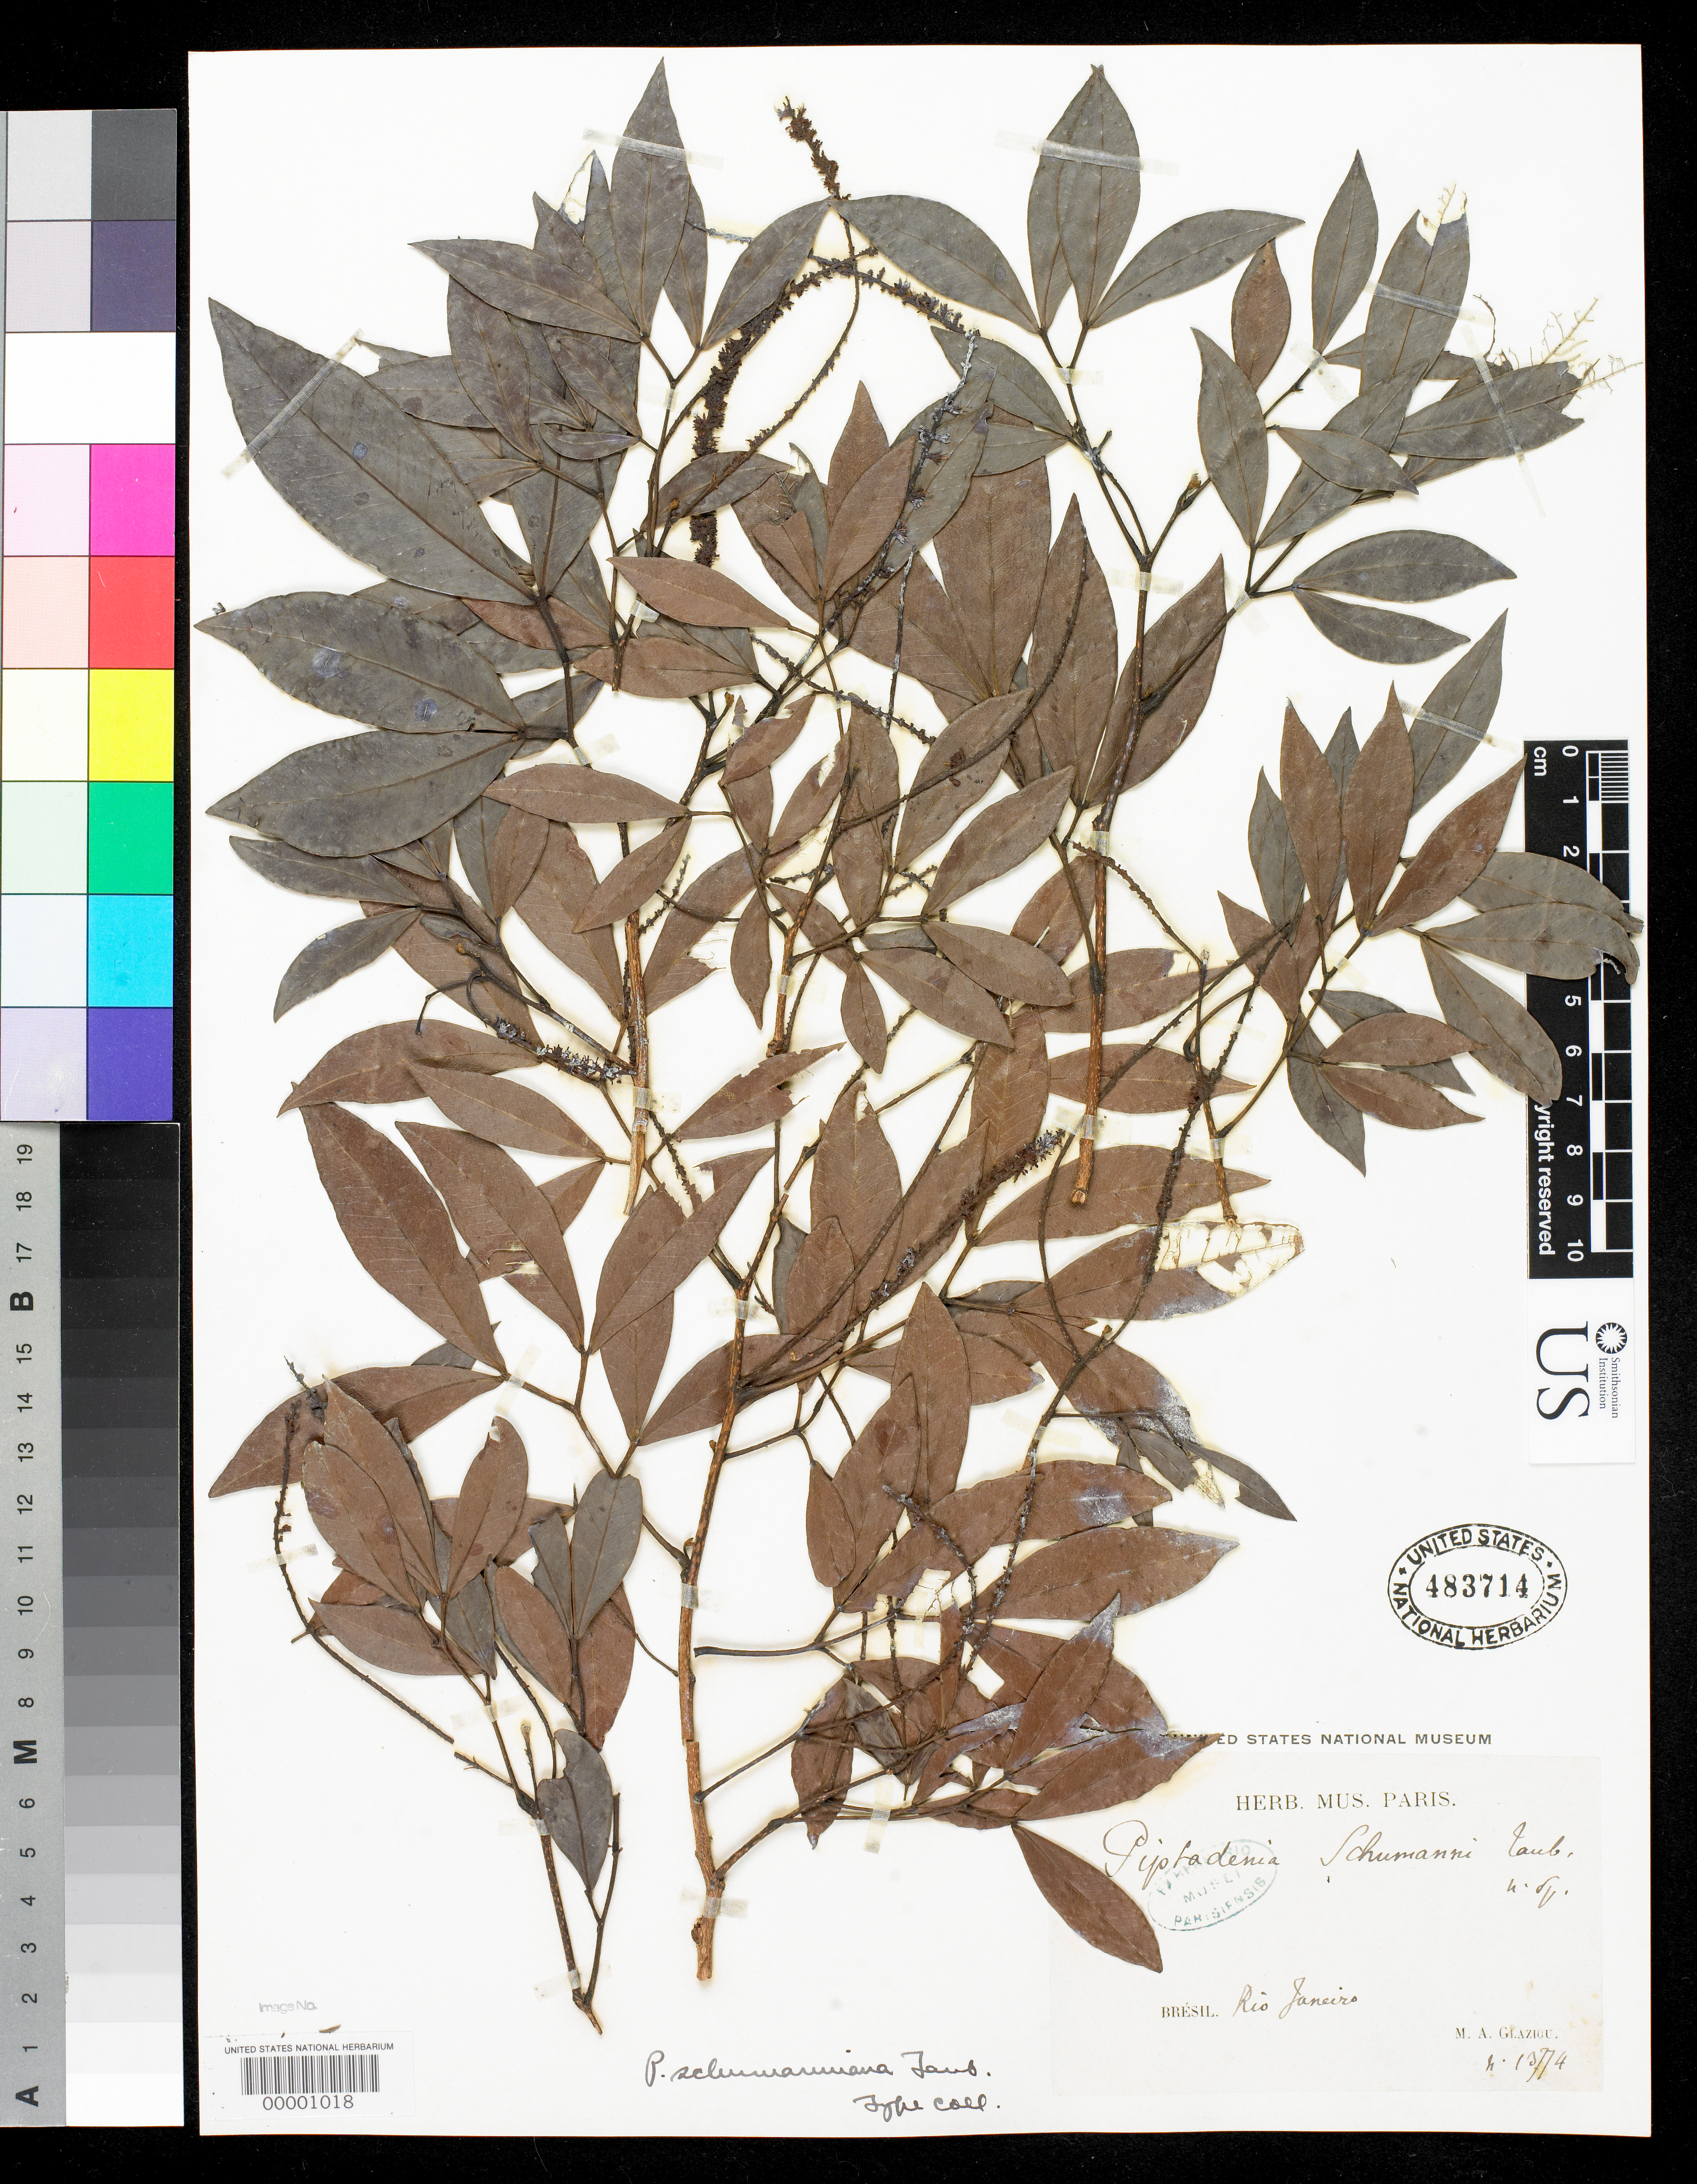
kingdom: Plantae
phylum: Tracheophyta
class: Magnoliopsida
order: Fabales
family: Fabaceae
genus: Piptadenia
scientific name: Piptadenia schumanniana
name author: Taub.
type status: Isotype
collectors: A. F. M. Glaziou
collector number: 13774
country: Brazil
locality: Southeastern Brazil.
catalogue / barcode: US 483714